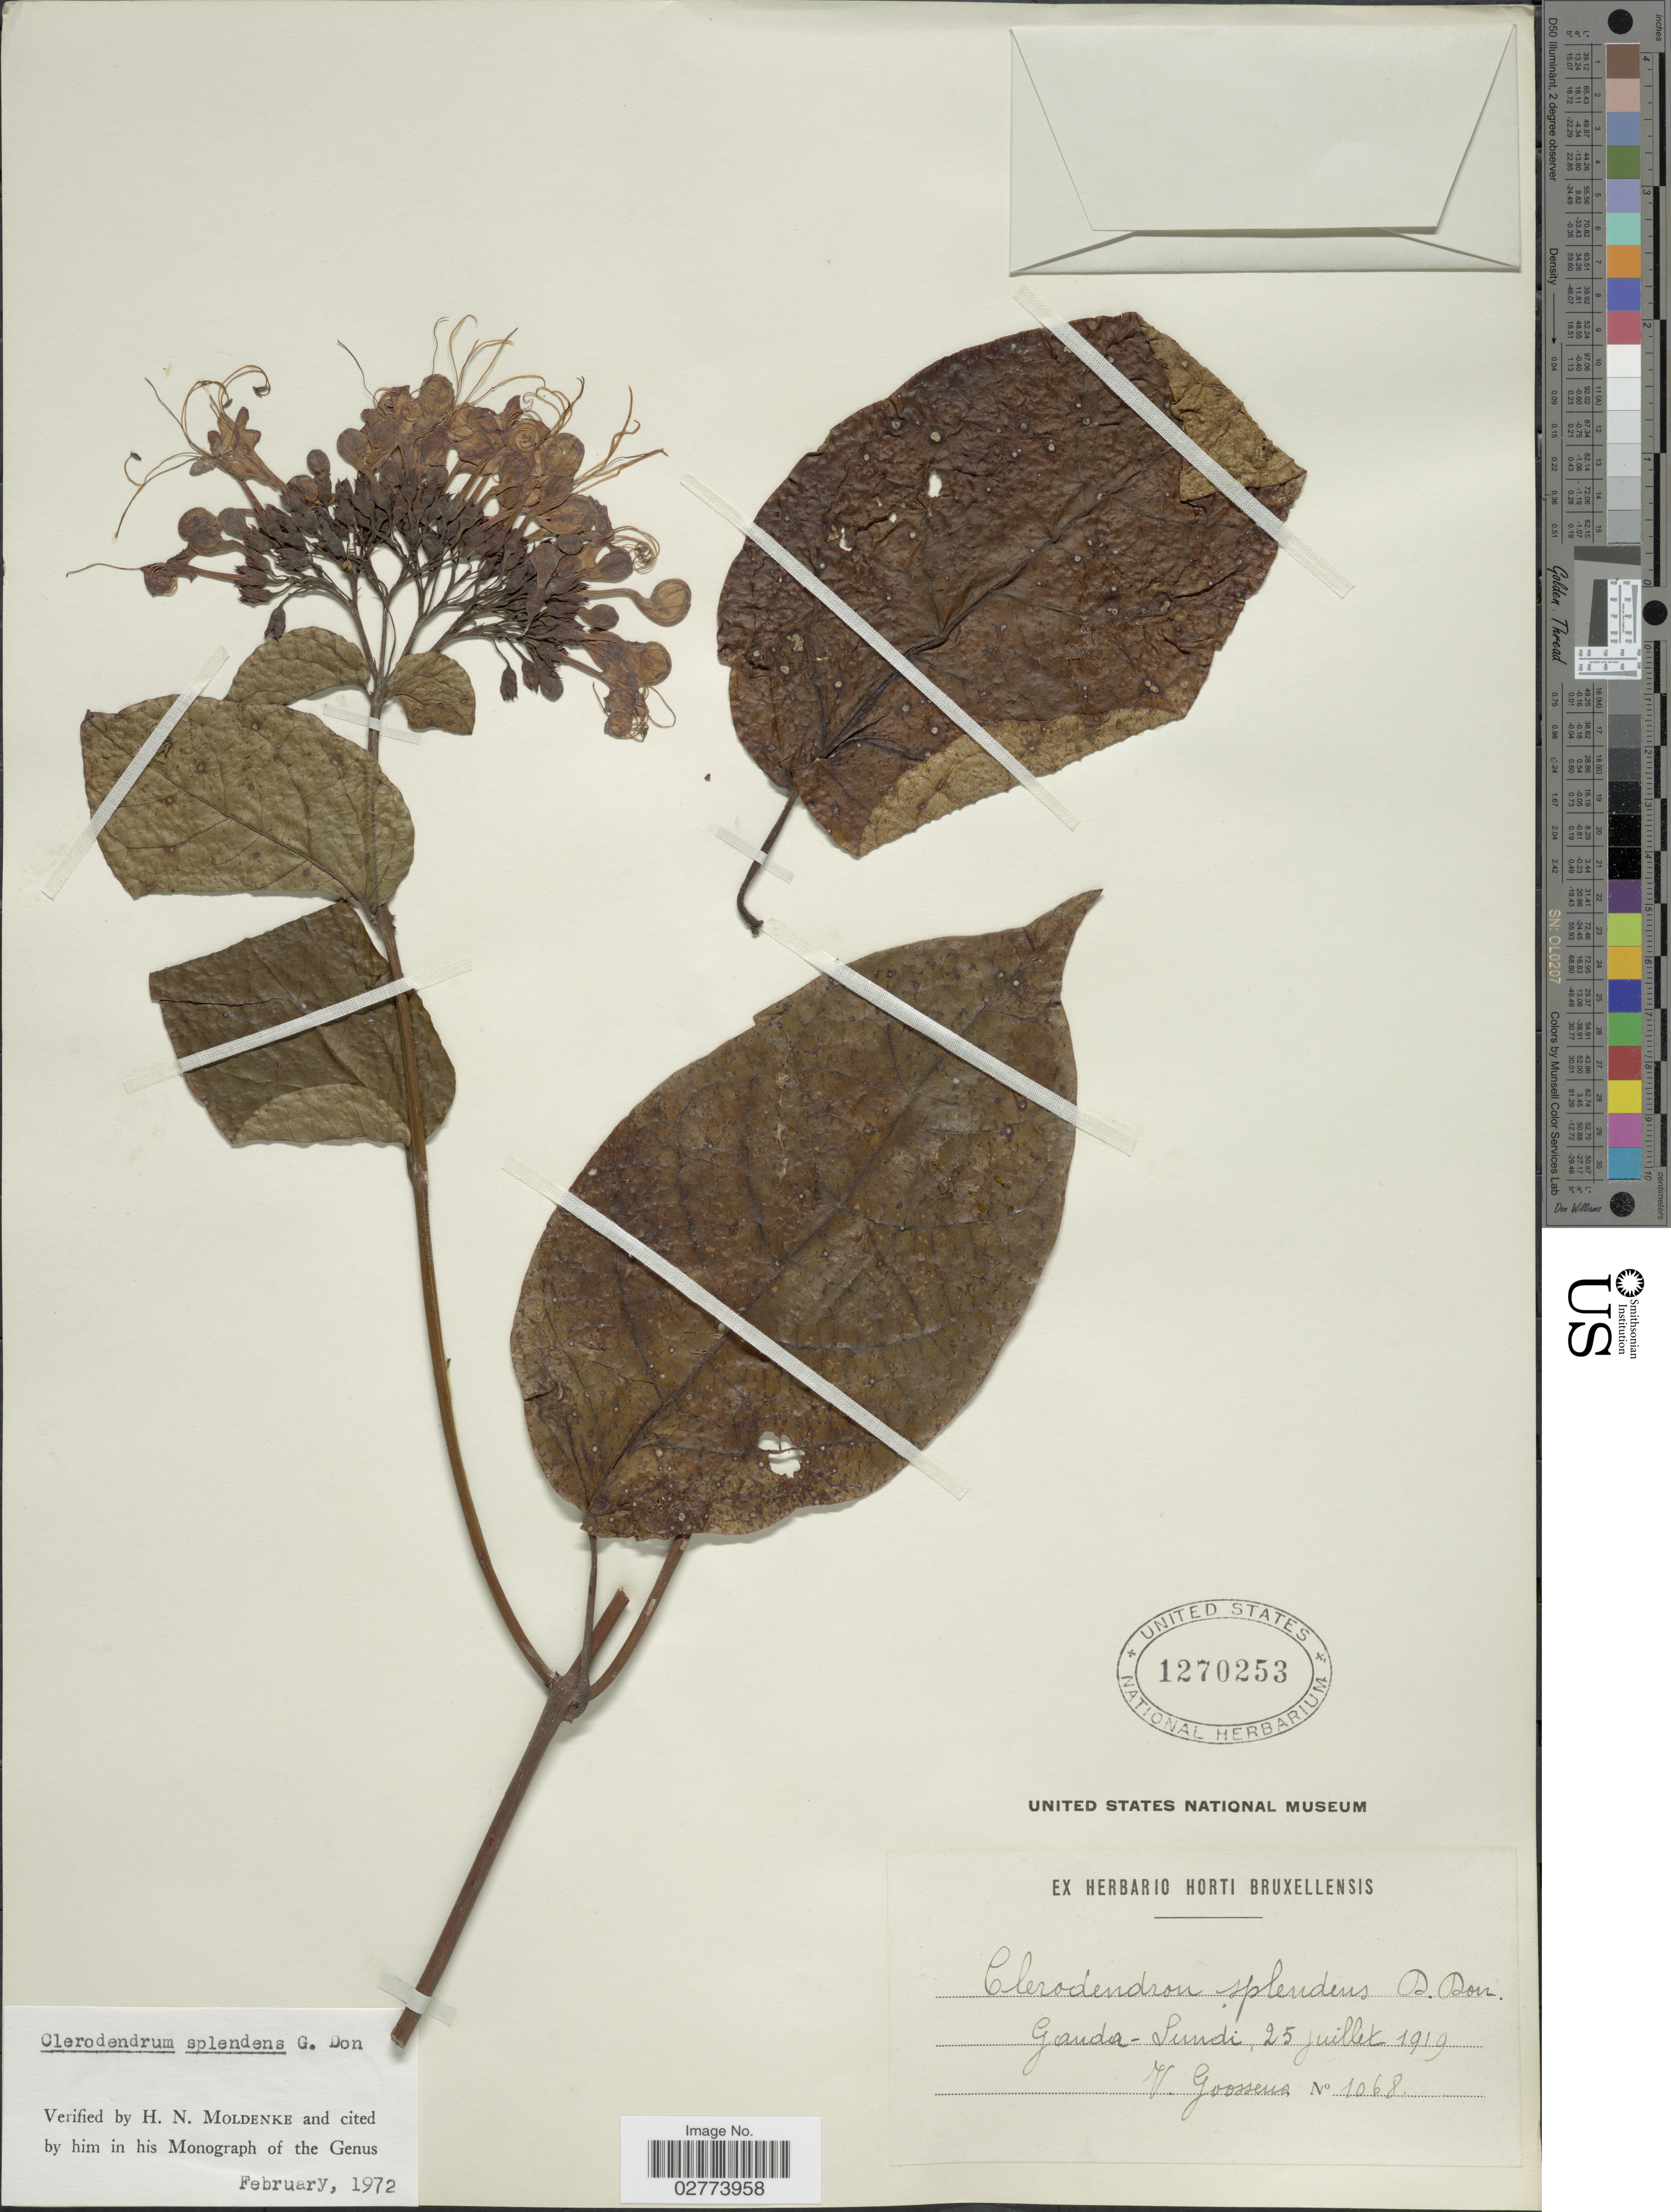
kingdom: Plantae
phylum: Tracheophyta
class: Magnoliopsida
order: Lamiales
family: Lamiaceae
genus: Clerodendrum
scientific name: Clerodendrum splendens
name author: G. Don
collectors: V. Goossens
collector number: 1068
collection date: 1919-07-25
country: Congo, Democratic Republic of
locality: Ganda-Sundi.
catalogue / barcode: US 1270253